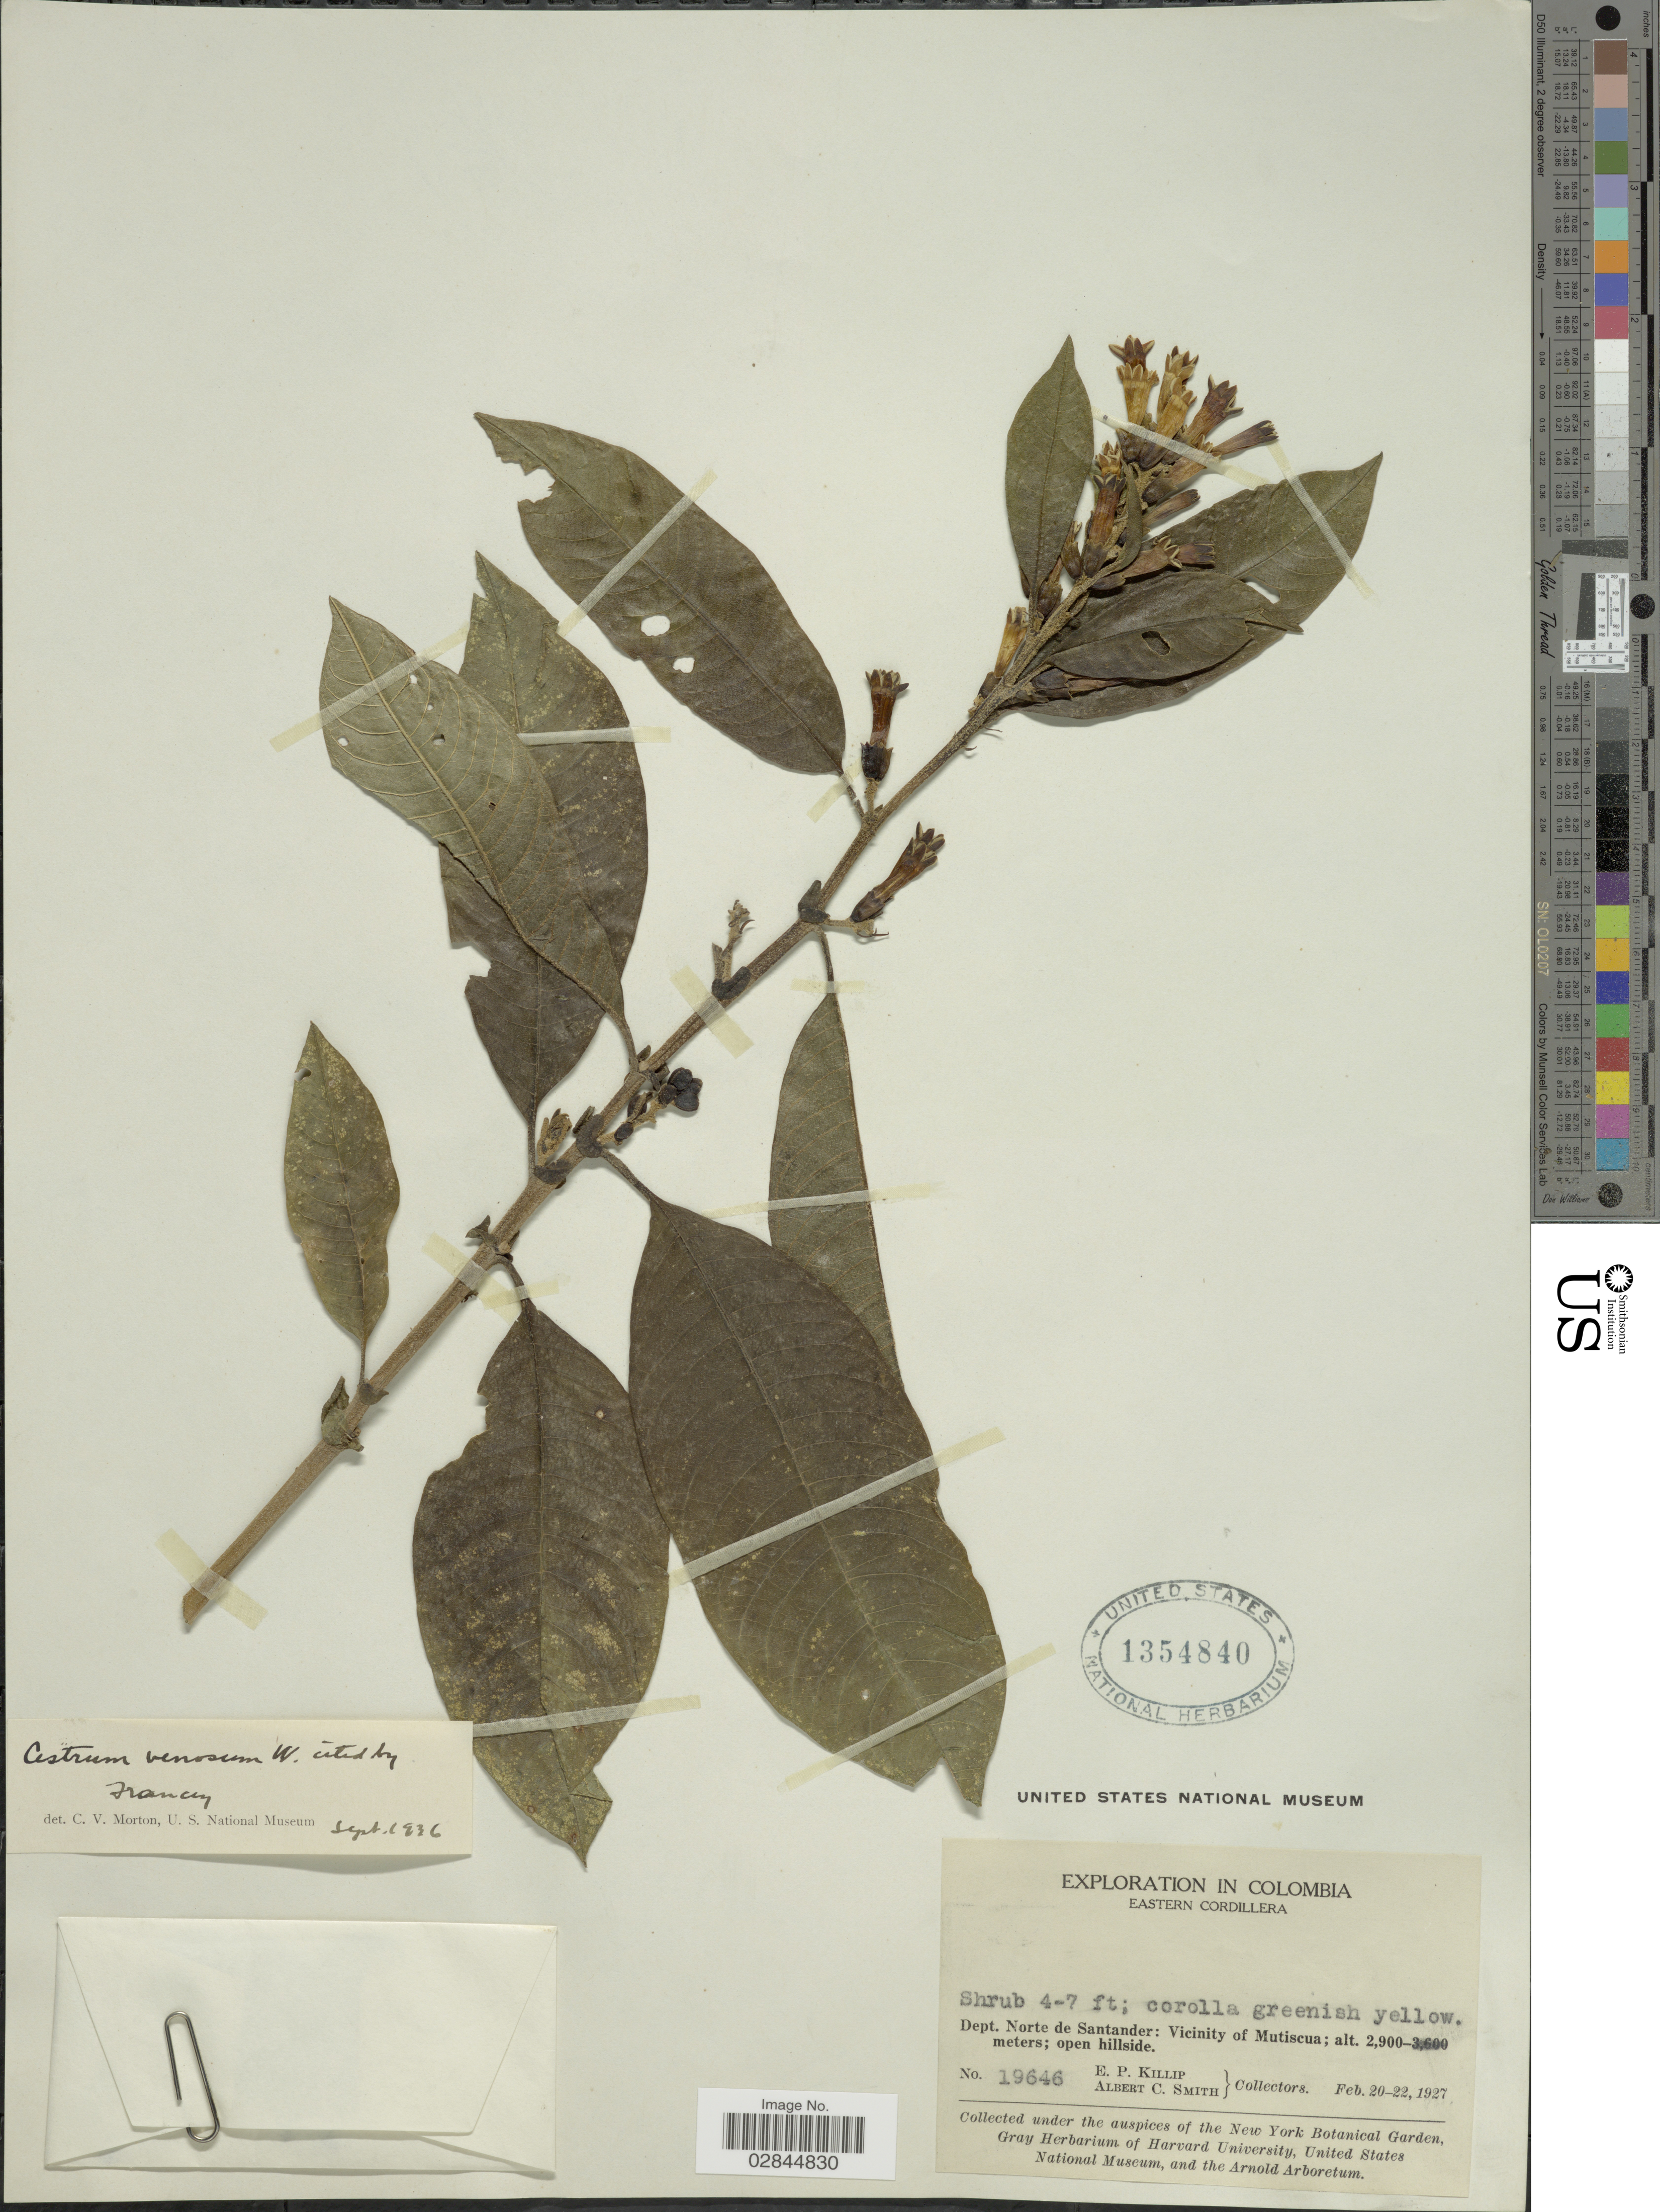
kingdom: Plantae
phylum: Tracheophyta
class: Magnoliopsida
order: Solanales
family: Solanaceae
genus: Cestrum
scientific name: Cestrum petiolare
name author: Kunth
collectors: E. P. Killip & A. C. Smith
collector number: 19646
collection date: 1927-02-20/1927-02-22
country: Colombia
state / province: Norte de Santander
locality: Eastern Cordillera. Dept. Norte de Santander: Vicinity of Mutiscua.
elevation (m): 2900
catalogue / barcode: US 1354840